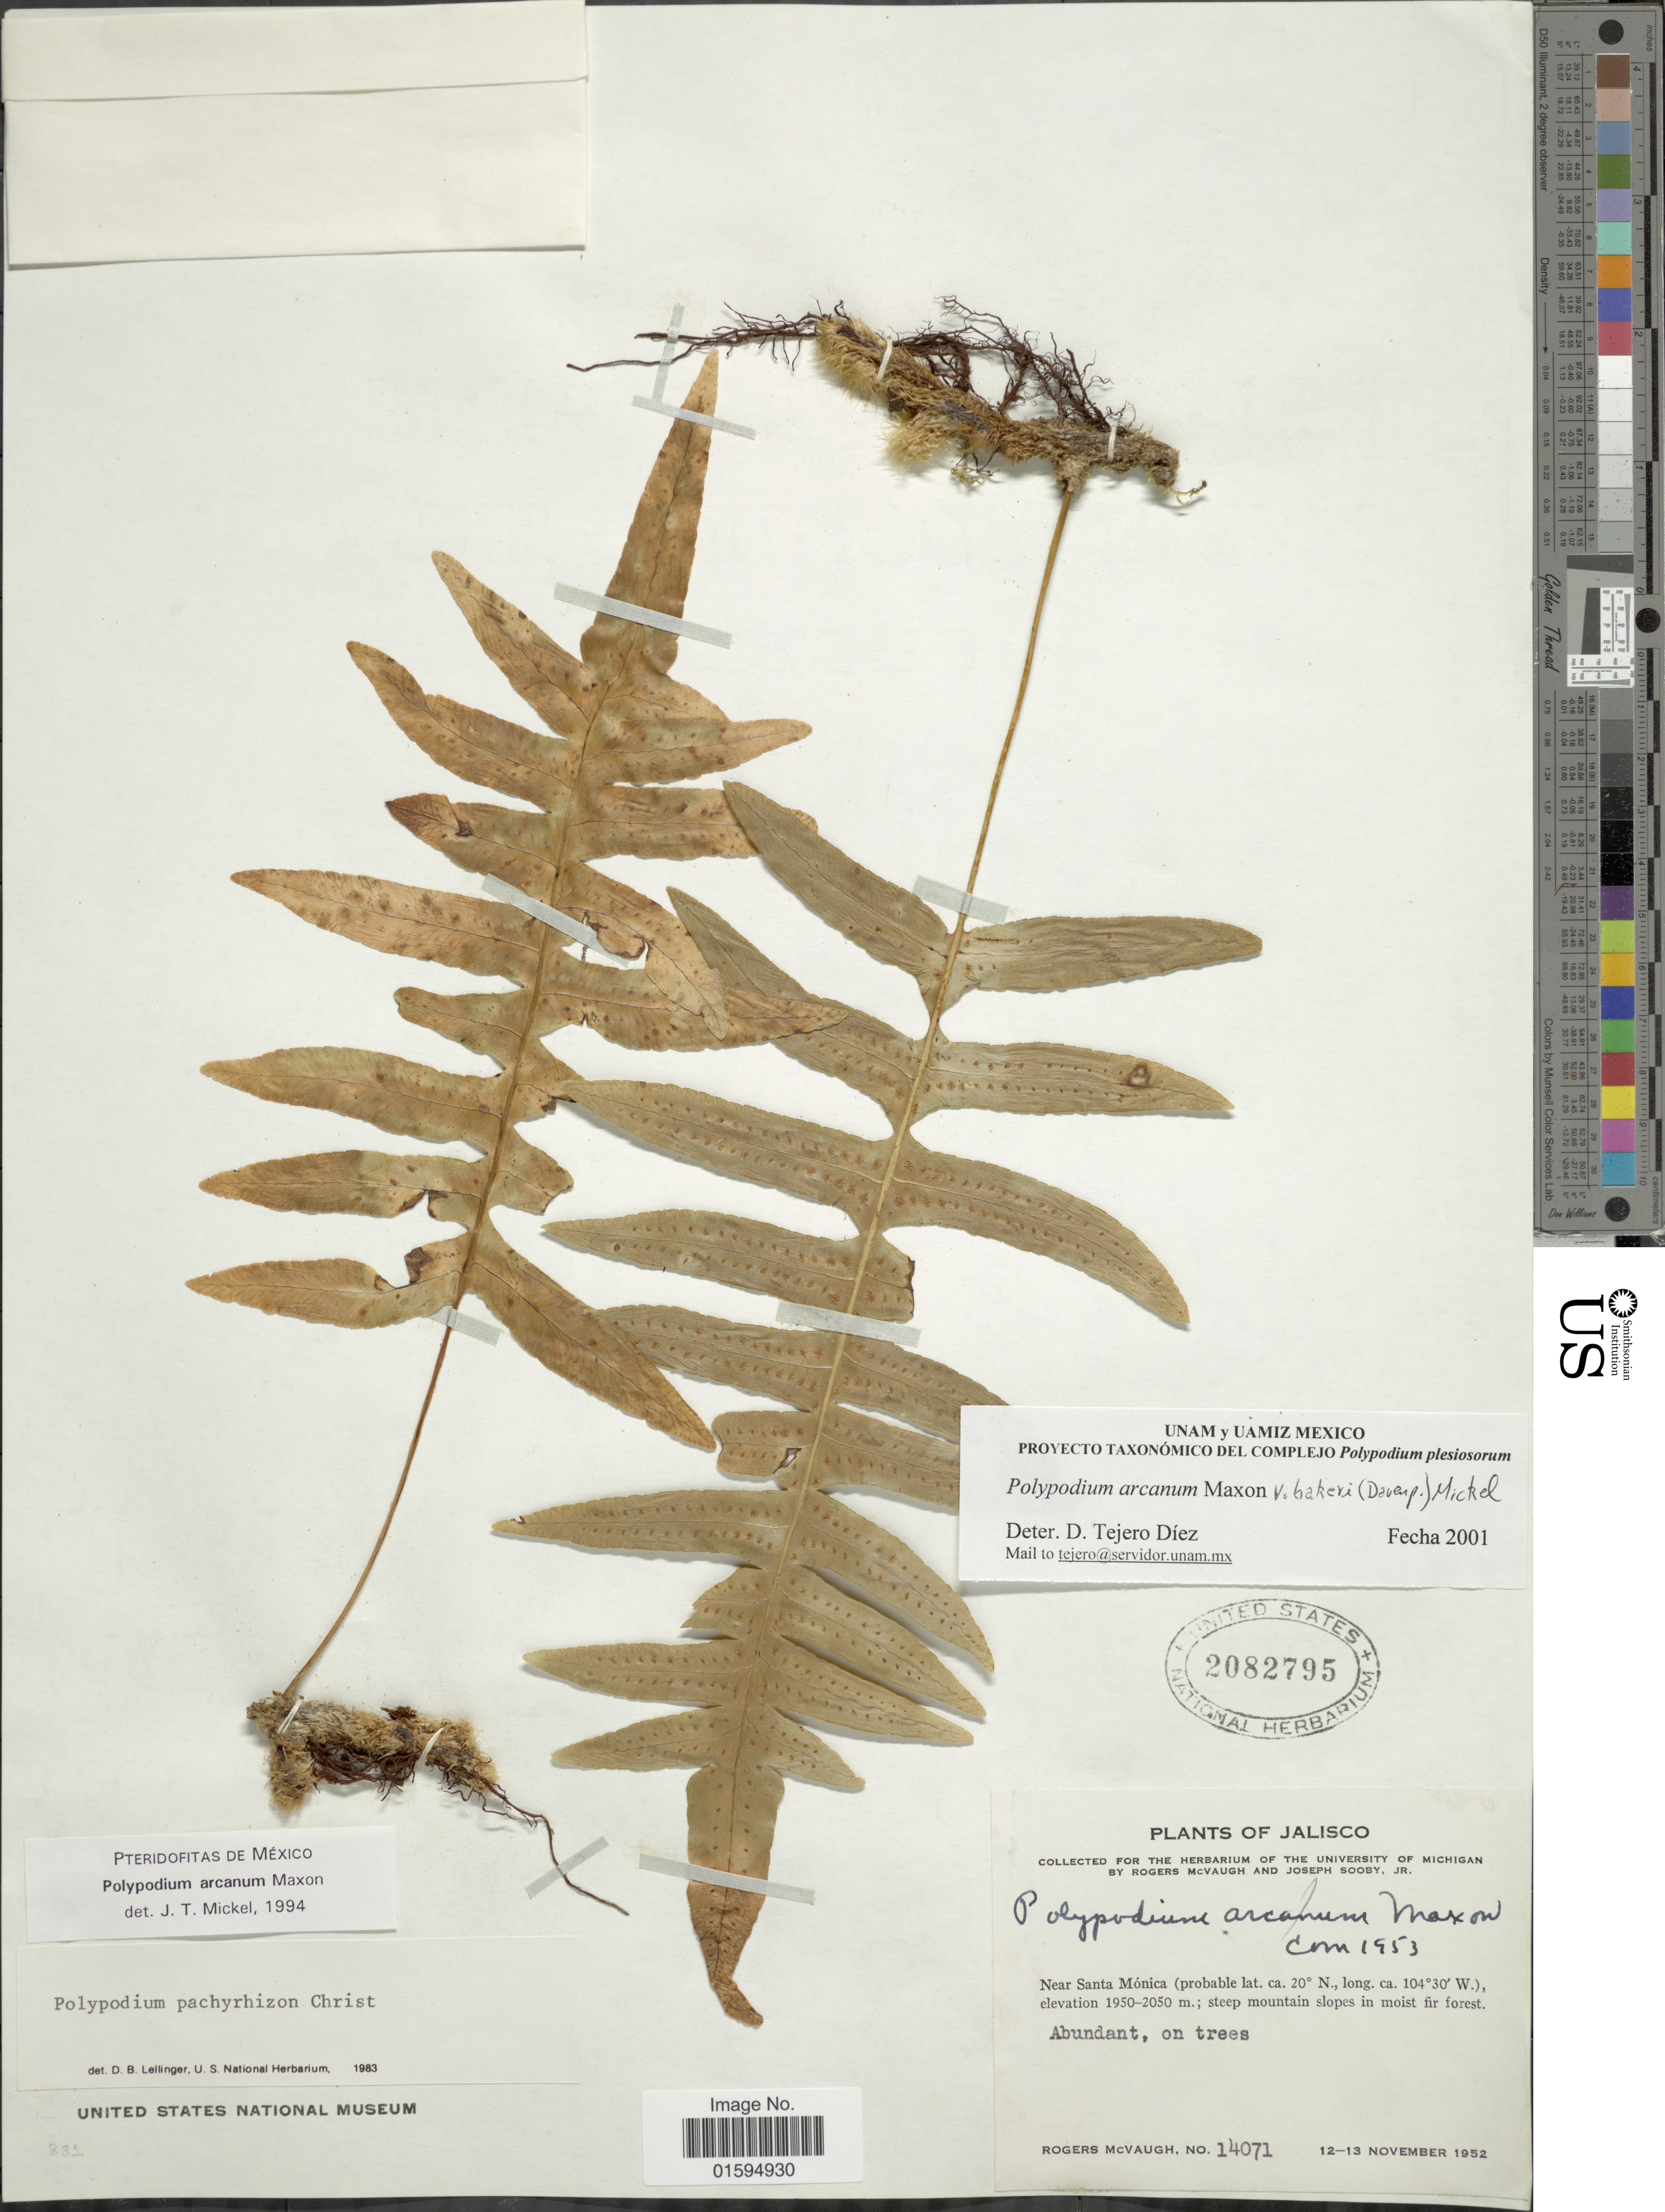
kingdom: Plantae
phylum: Tracheophyta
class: Polypodiopsida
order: Polypodiales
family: Polypodiaceae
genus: Polypodium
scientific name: Polypodium arcanum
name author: Maxon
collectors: R. McVaugh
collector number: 14071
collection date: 1952-11-12/1952-11-13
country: Mexico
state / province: Jalisco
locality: Near Santa Monica, steep mountain slopes on moist fir forest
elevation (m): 1950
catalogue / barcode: US 2082795